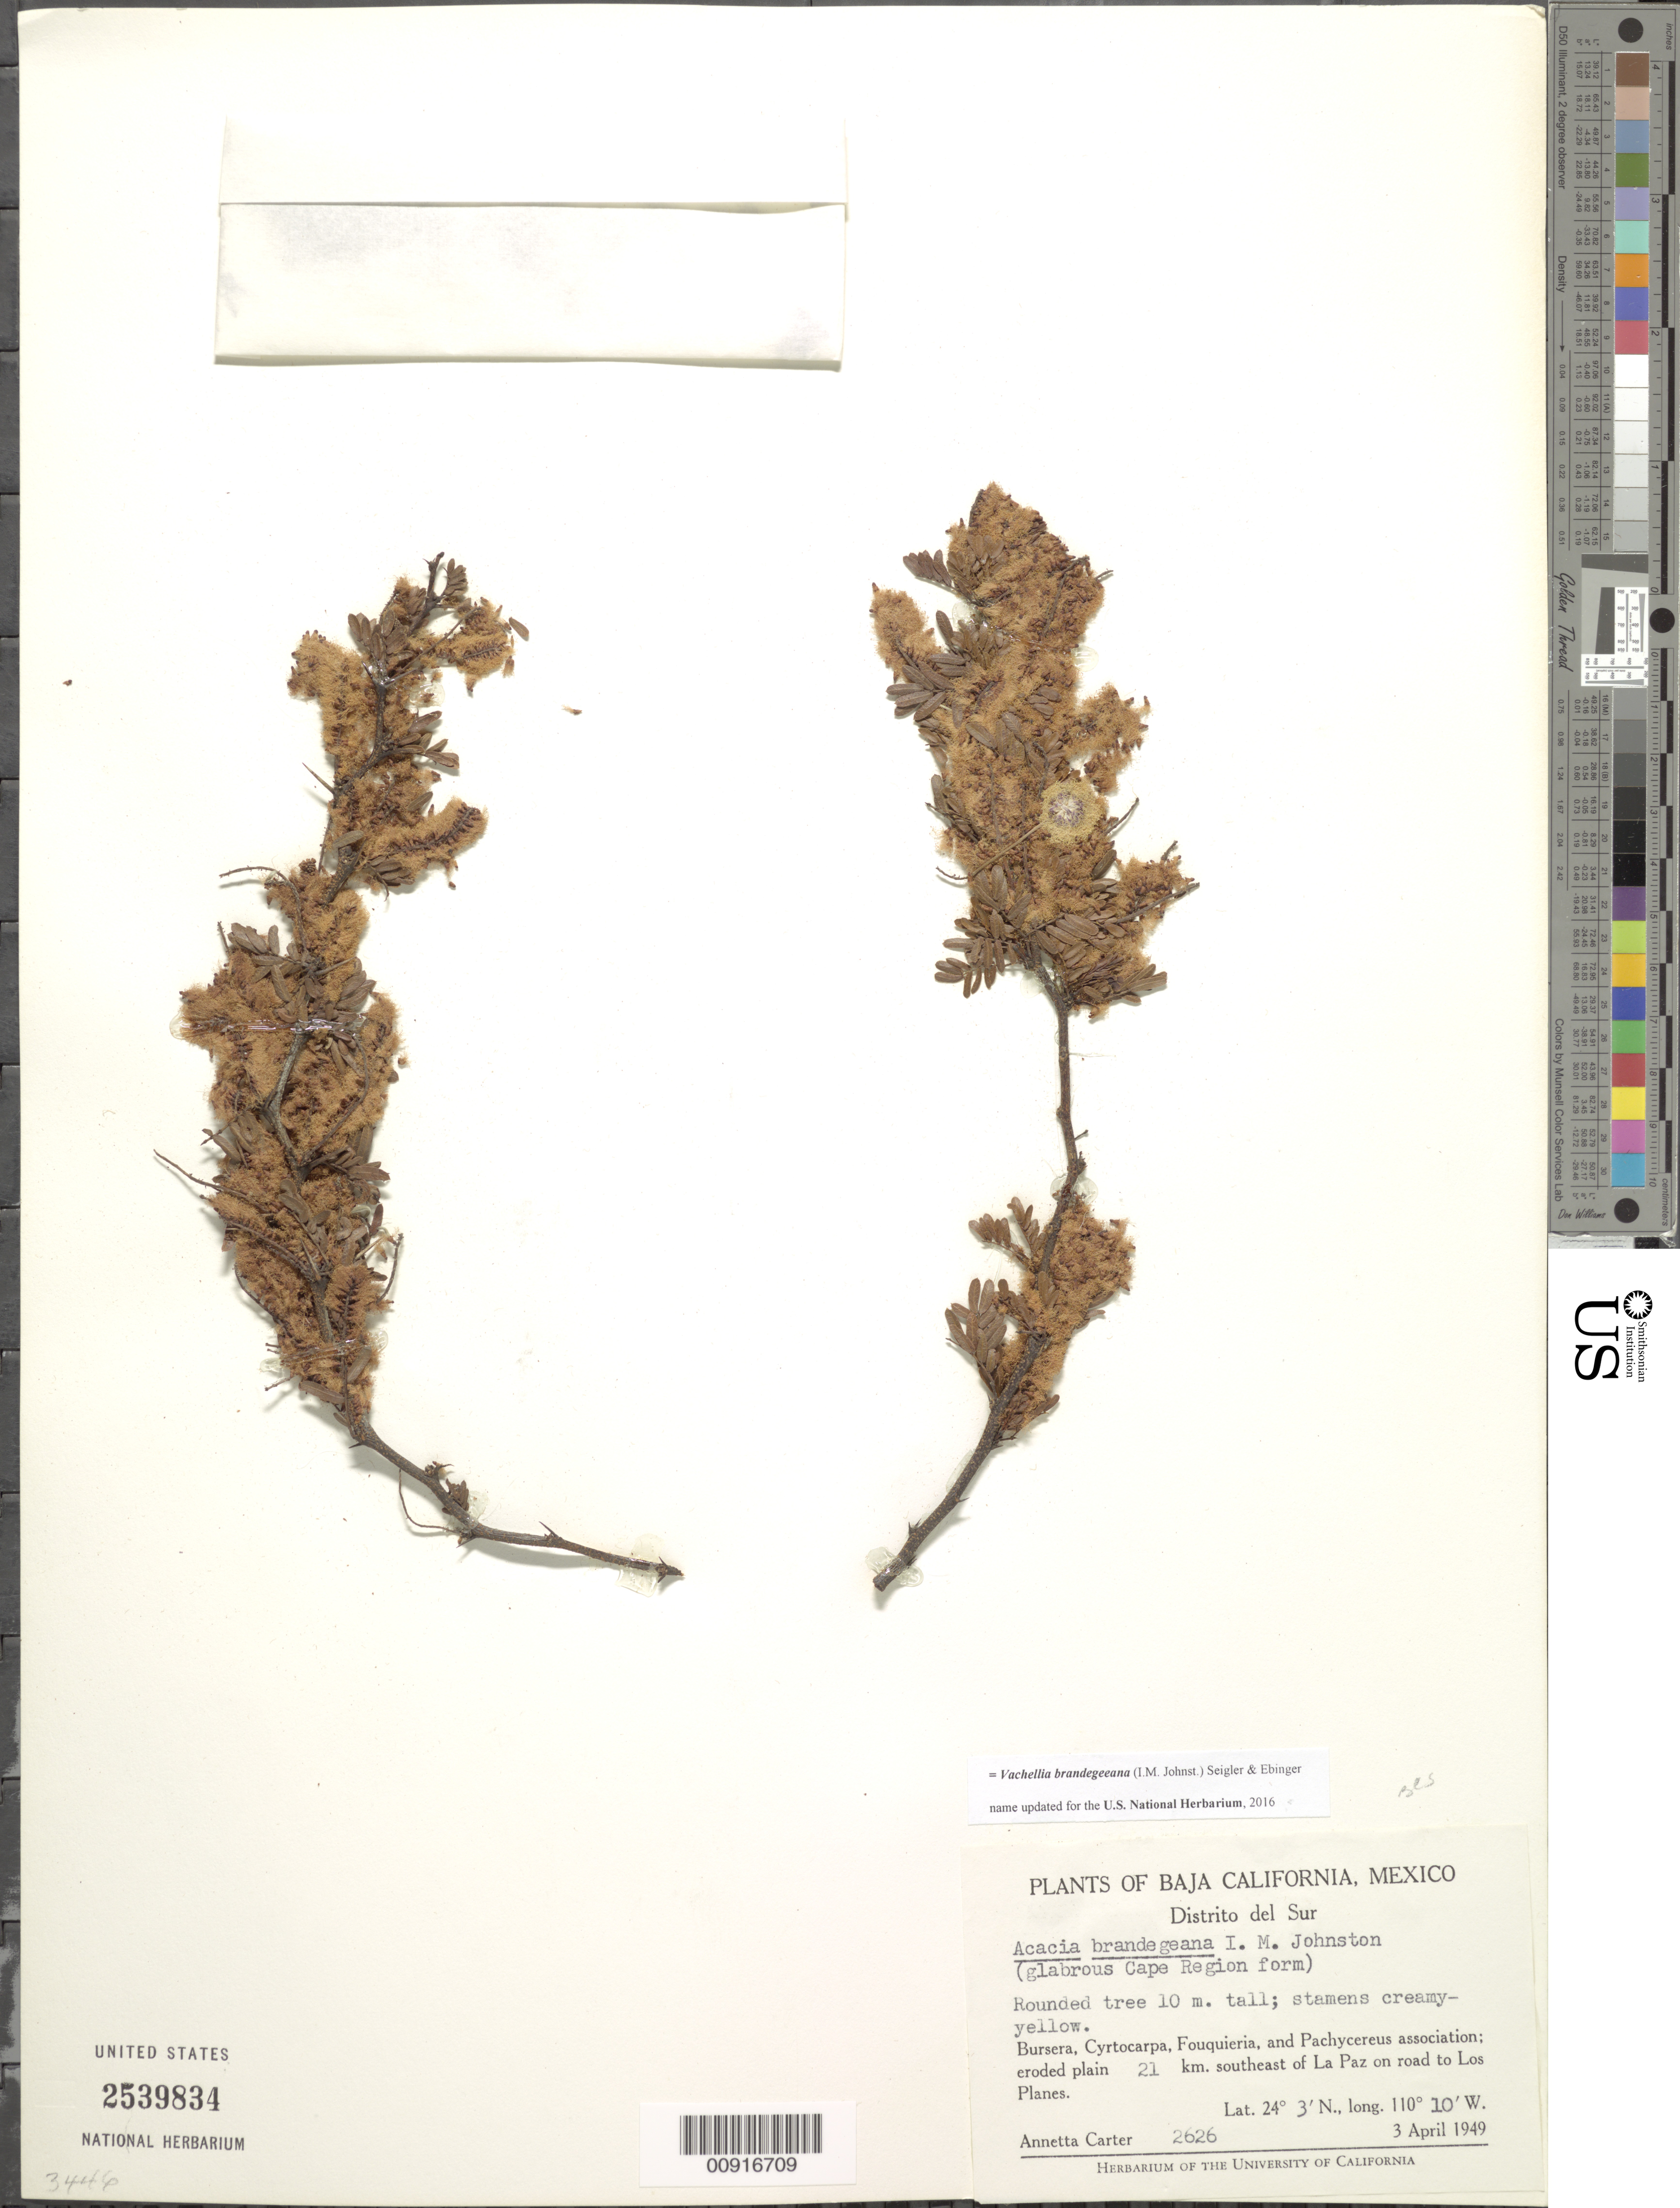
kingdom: Plantae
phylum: Tracheophyta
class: Magnoliopsida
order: Fabales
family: Fabaceae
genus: Vachellia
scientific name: Vachellia brandegeana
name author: (I.M. Johnst.) Seigler & Ebinger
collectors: A. M. Carter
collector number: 2626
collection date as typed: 03 Apr 1949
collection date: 1949-04-03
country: Mexico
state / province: Baja California Sur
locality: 21 km. southeast of La Paz on road to Los Planes. Baja California Distrito del Sur.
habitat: Bursera, Cyrtocarpa, Fouquieria, and Pachycereus association; eroded plain.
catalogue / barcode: US 2539834